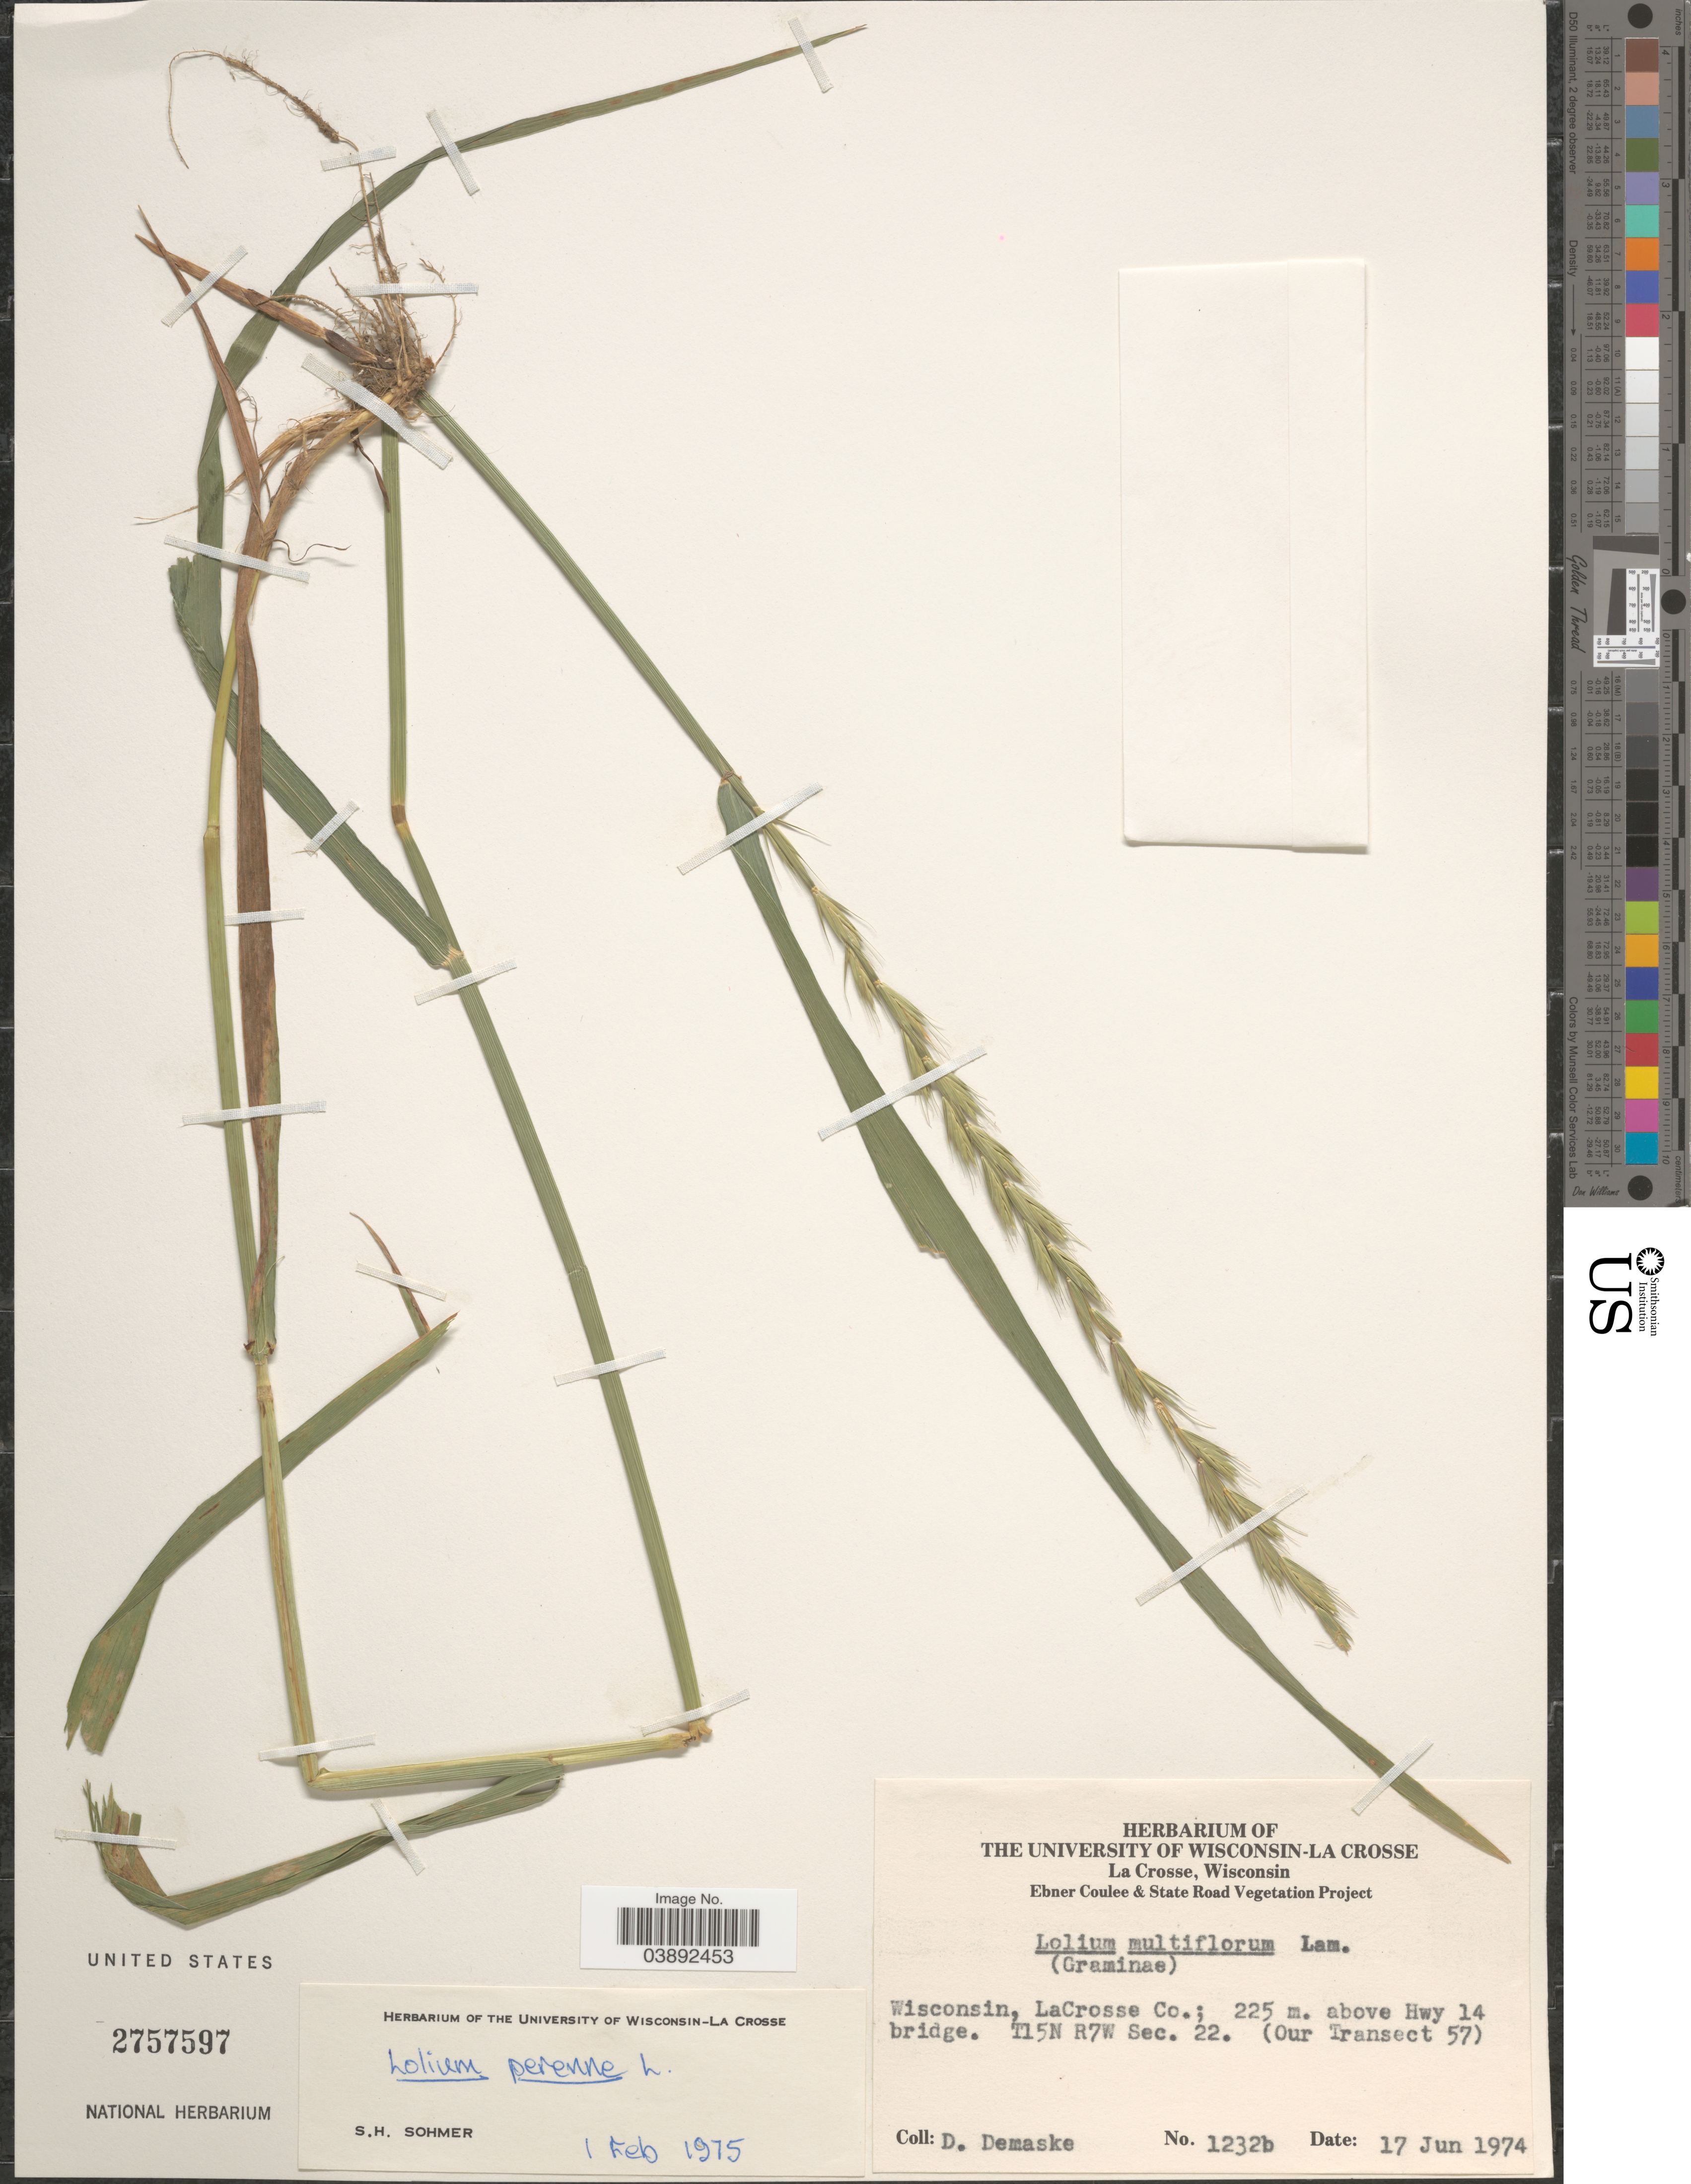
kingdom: Plantae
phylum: Tracheophyta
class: Liliopsida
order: Poales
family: Poaceae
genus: Lolium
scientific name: Lolium perenne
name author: L.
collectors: D. Demaske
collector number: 1232b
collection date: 1974-06-17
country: United States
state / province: Wisconsin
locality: LaCrosse Co.; above Hwy 14 bridge. T15N R7W Sec. 22. (Our Transect 57).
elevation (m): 225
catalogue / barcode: US 2757597